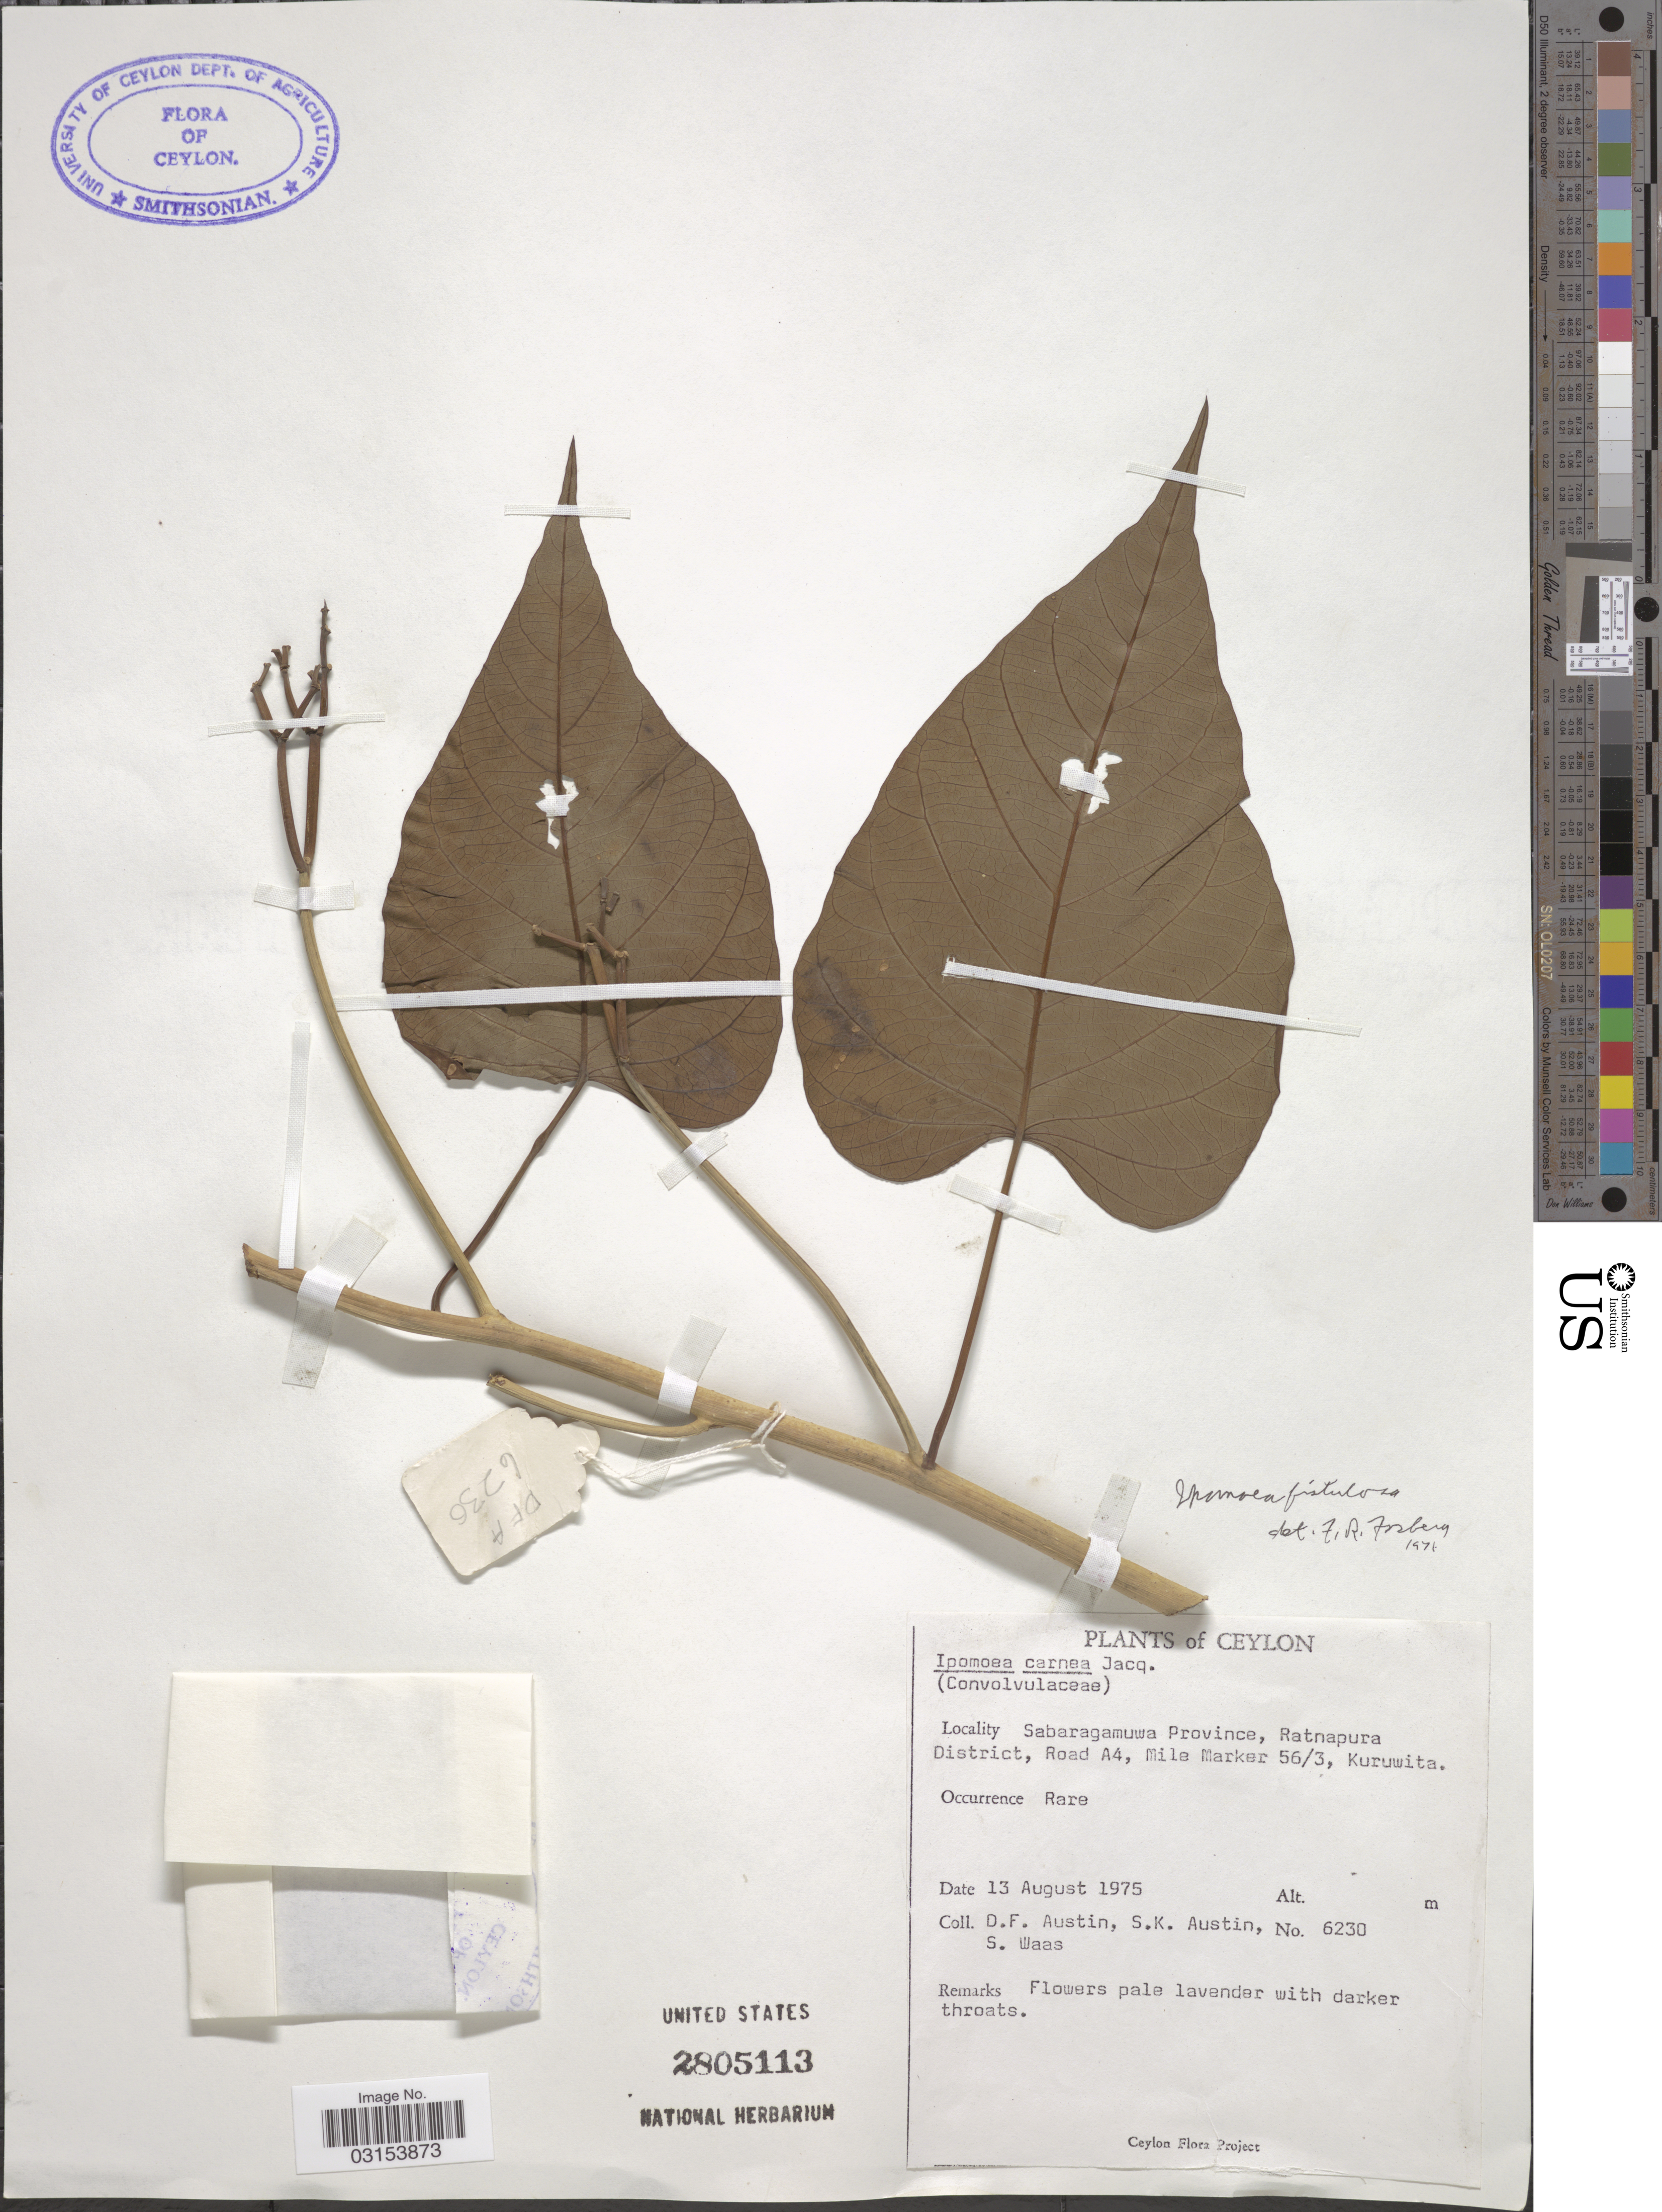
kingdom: Plantae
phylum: Tracheophyta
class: Magnoliopsida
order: Solanales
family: Convolvulaceae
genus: Ipomoea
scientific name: Ipomoea fistulosa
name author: Mart. ex Choisy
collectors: D. Austin, S. Austin & S. Waas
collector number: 6230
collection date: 1975-08-13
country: Sri Lanka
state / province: Sabaragamuwa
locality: Ceylon. Ratnapura District, Road A4, Mile Marker 56/3, Kuruwita.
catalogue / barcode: US 2805113